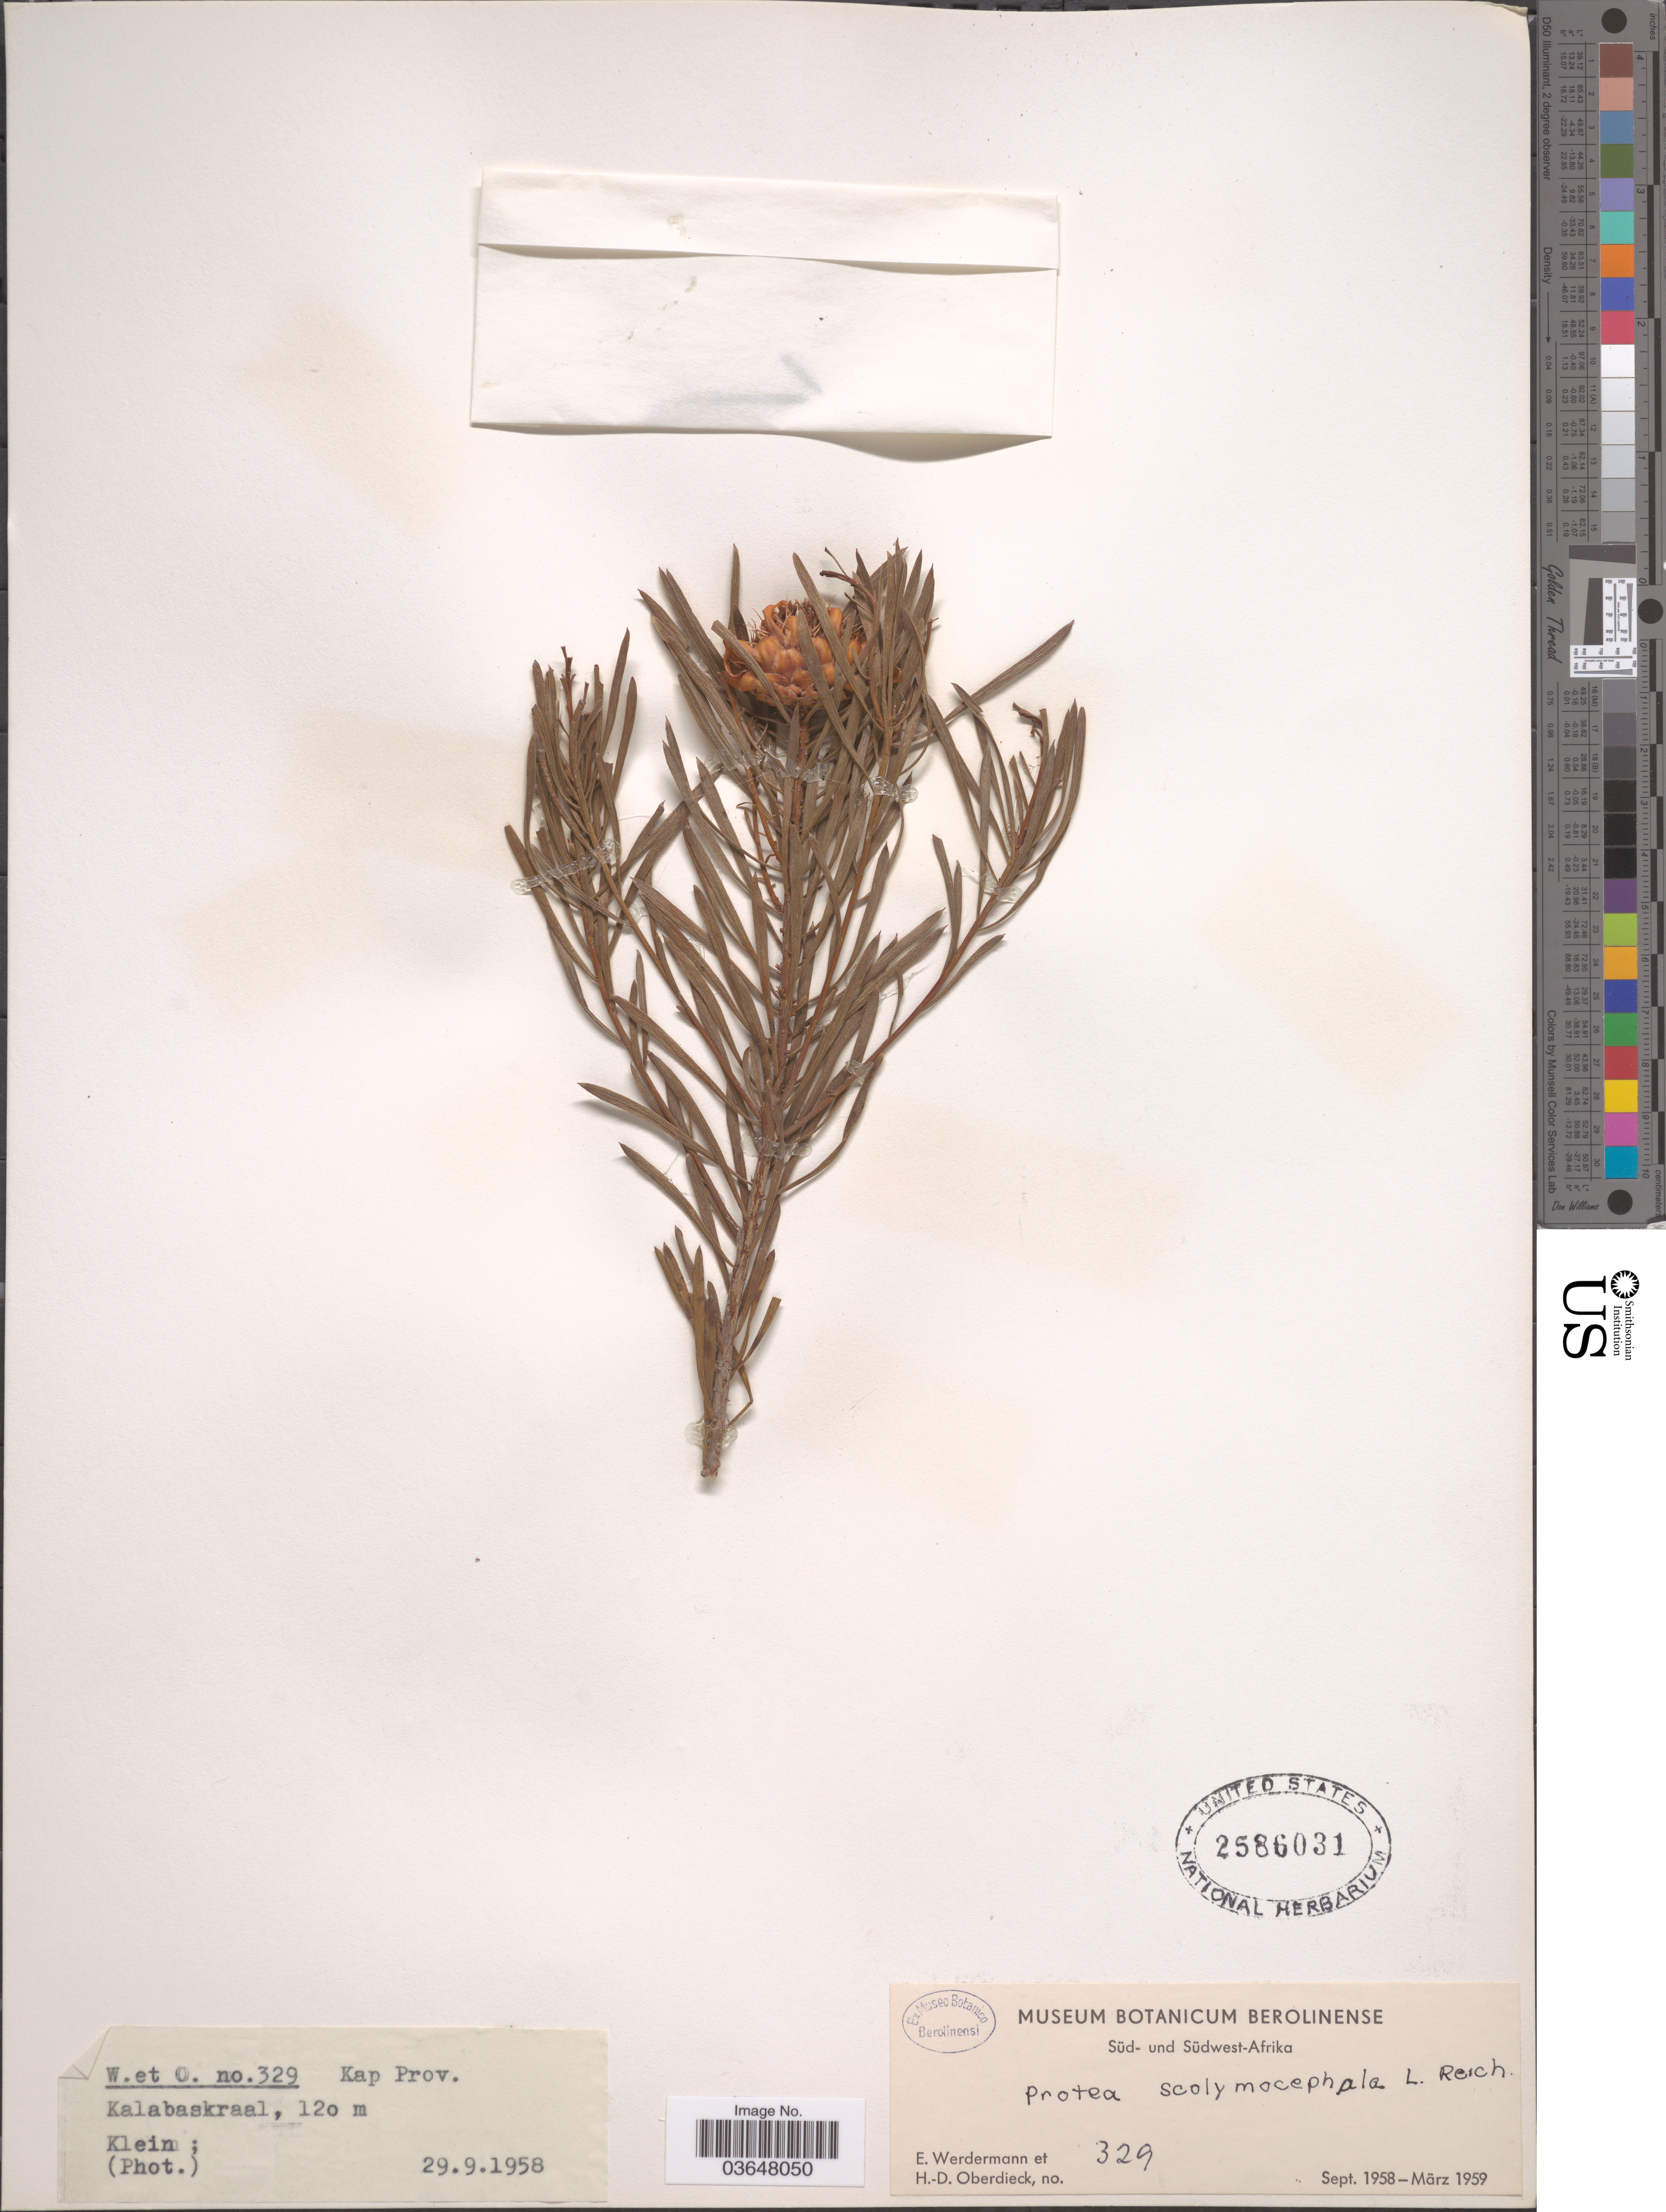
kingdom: Plantae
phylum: Tracheophyta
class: Magnoliopsida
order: Proteales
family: Proteaceae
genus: Protea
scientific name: Protea scolymocephala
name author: Reichard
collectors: E. Werdermann & H. Oberdieck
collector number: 329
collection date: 1958-09-29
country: South Africa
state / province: Western Cape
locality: Kap Prov. Kalabaskraal.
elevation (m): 120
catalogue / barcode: US 2586031